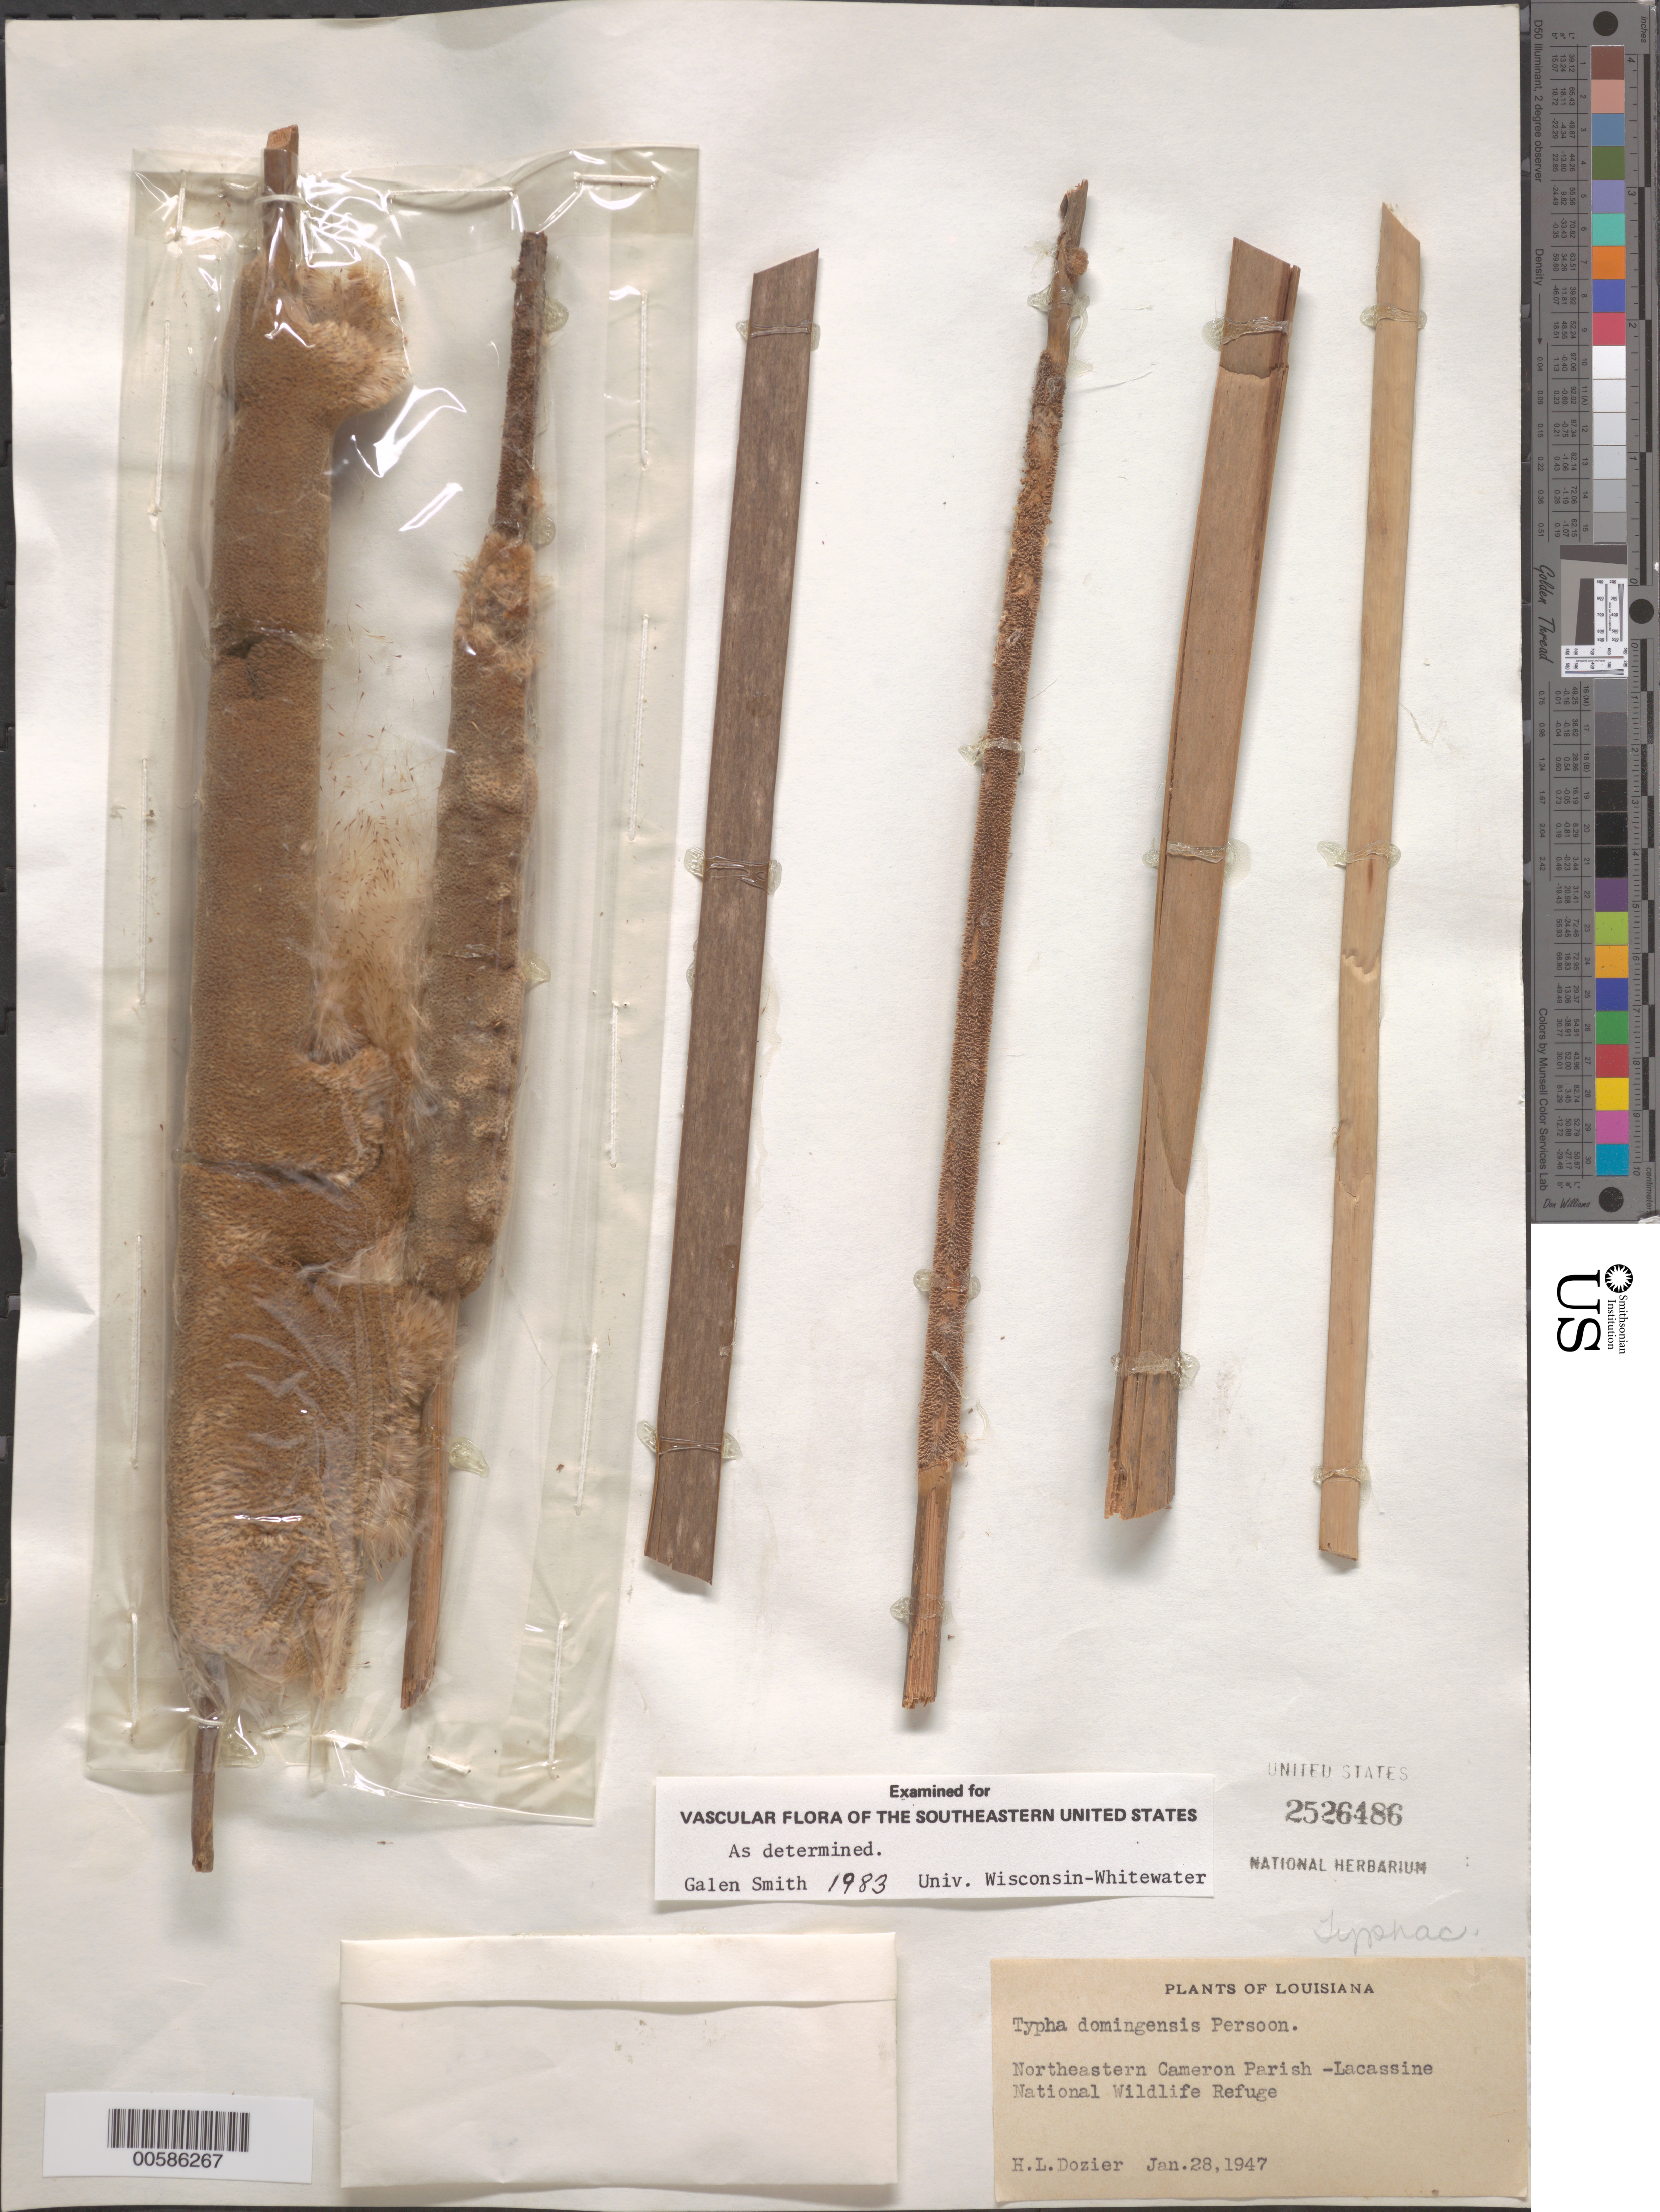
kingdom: Plantae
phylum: Tracheophyta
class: Liliopsida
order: Poales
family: Typhaceae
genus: Typha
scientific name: Typha domingensis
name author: Pers.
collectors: H. Dozier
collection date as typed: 28 Jan 1947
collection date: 1947-01-28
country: United States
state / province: Louisiana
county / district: Cameron Parish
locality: Northeastern Cameron Parish, Lacassine National Wildlife Refuge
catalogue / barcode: US 2526486